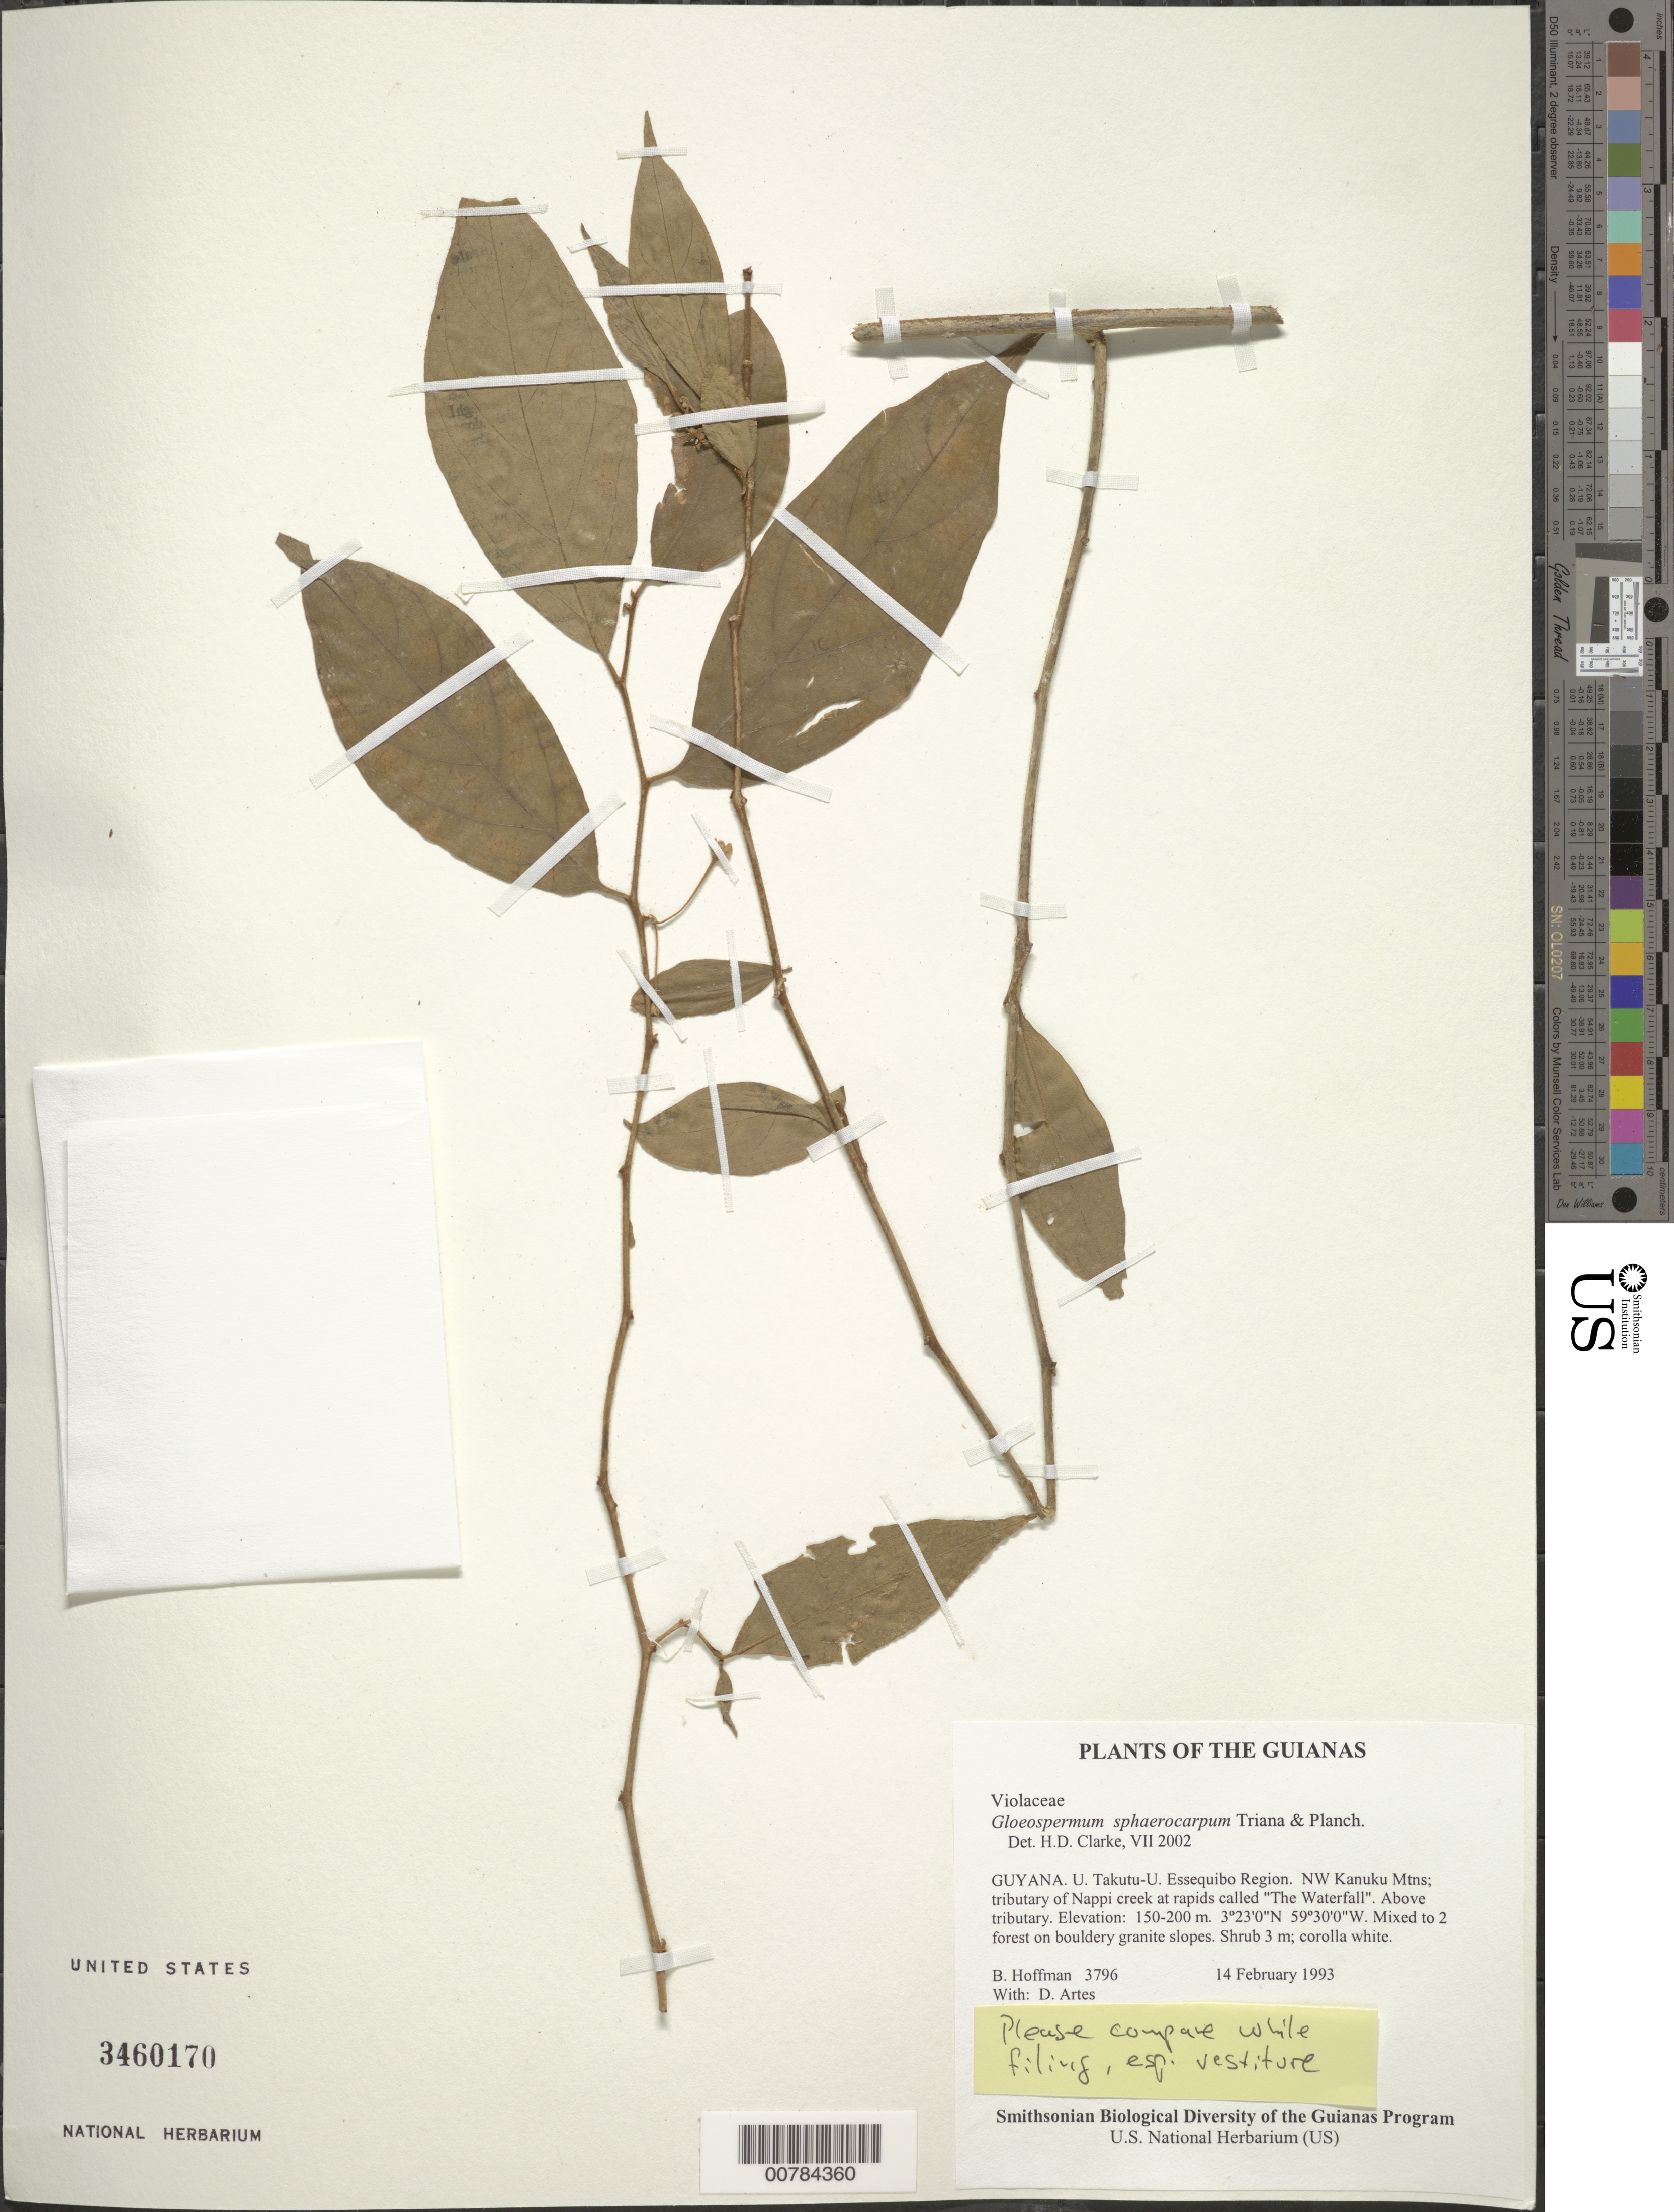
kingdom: Plantae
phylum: Tracheophyta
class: Magnoliopsida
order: Malpighiales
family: Violaceae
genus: Gloeospermum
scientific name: Gloeospermum sphaerocarpum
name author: Triana & Planch.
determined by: Clarke, H. D., University of North Carolina (Asheville)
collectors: B. Hoffman & D. Artes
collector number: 3796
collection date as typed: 14 February 1993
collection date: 1993-02-14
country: Guyana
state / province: U. Takutu-U. Essequibo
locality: NW Kanuku Mountains; tributary of Nappi creek at rapids called "The Waterfall". Above tributary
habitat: Mixed to secondary forest on bouldery granite slopes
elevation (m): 150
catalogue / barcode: US 3460170